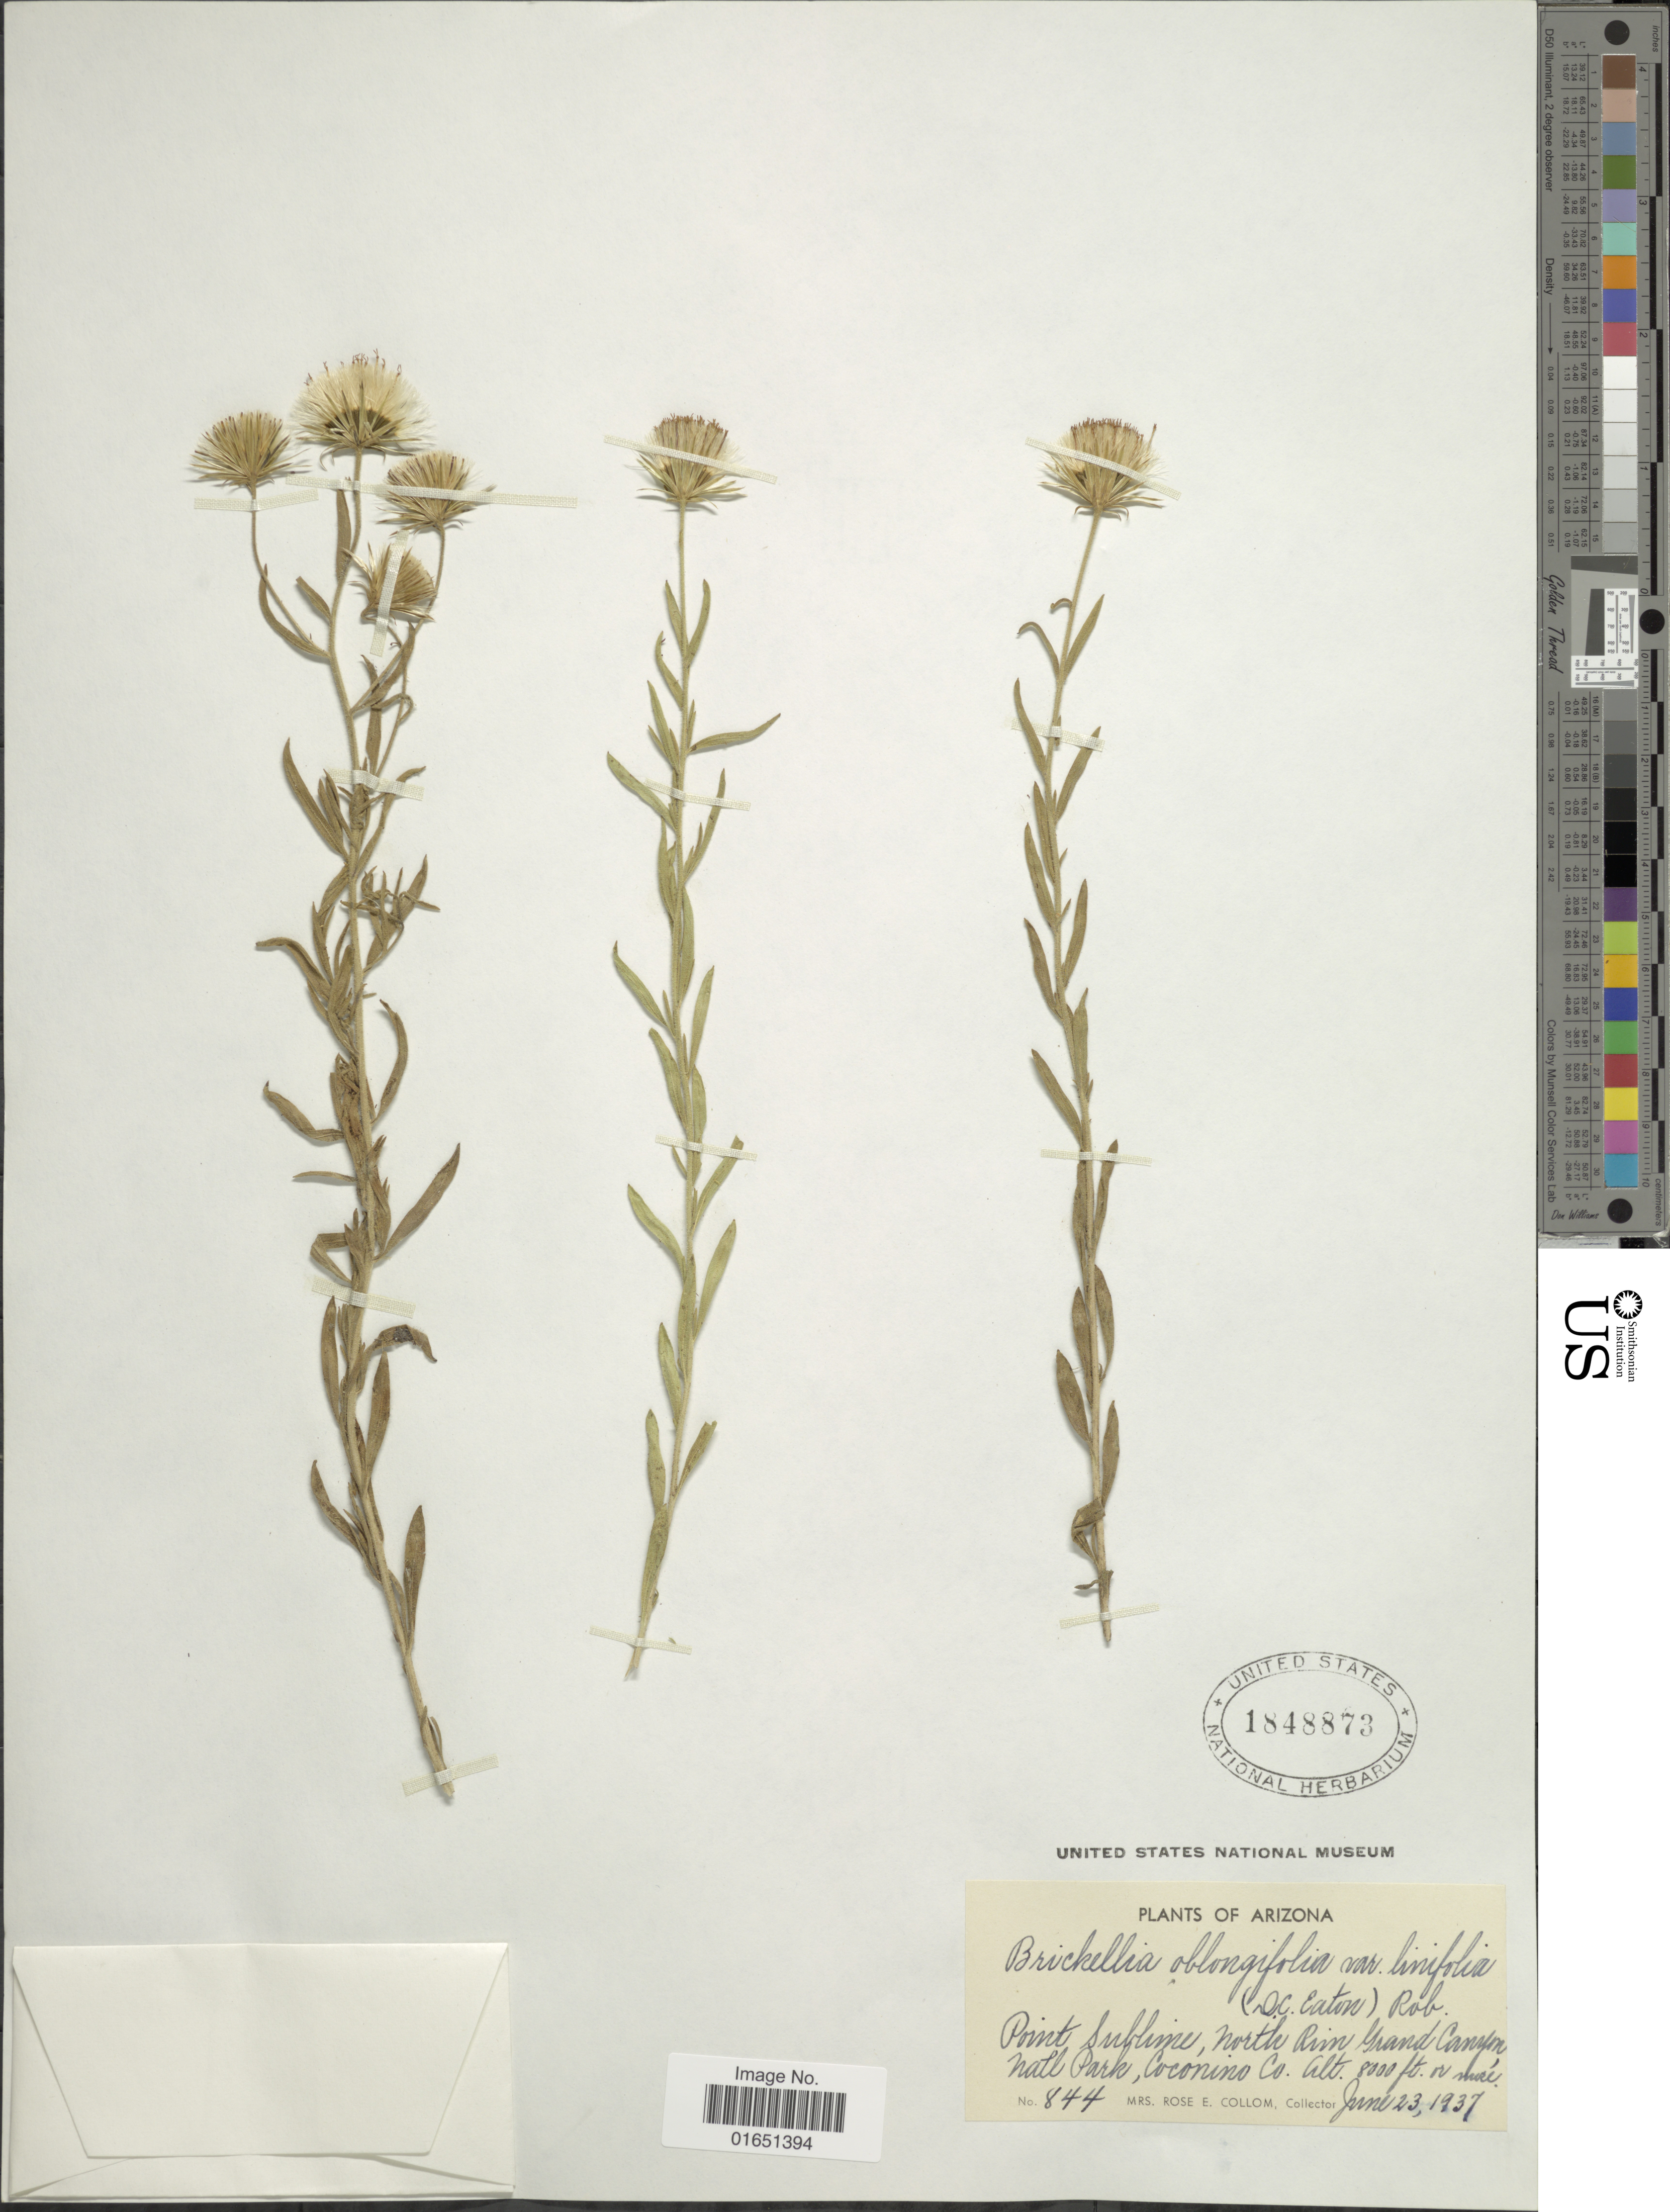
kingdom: Plantae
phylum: Tracheophyta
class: Magnoliopsida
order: Asterales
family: Asteraceae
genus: Brickellia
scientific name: Brickellia oblongifolia var. linifolia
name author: (D.C. Eaton) B.L. Rob.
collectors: R. E. Collom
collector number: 844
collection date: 1937-06-23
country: United States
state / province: Arizona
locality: Point sublime, north Ruin Grand Canyon natl Park, Coconino Co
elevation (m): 2438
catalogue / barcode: US 1848873